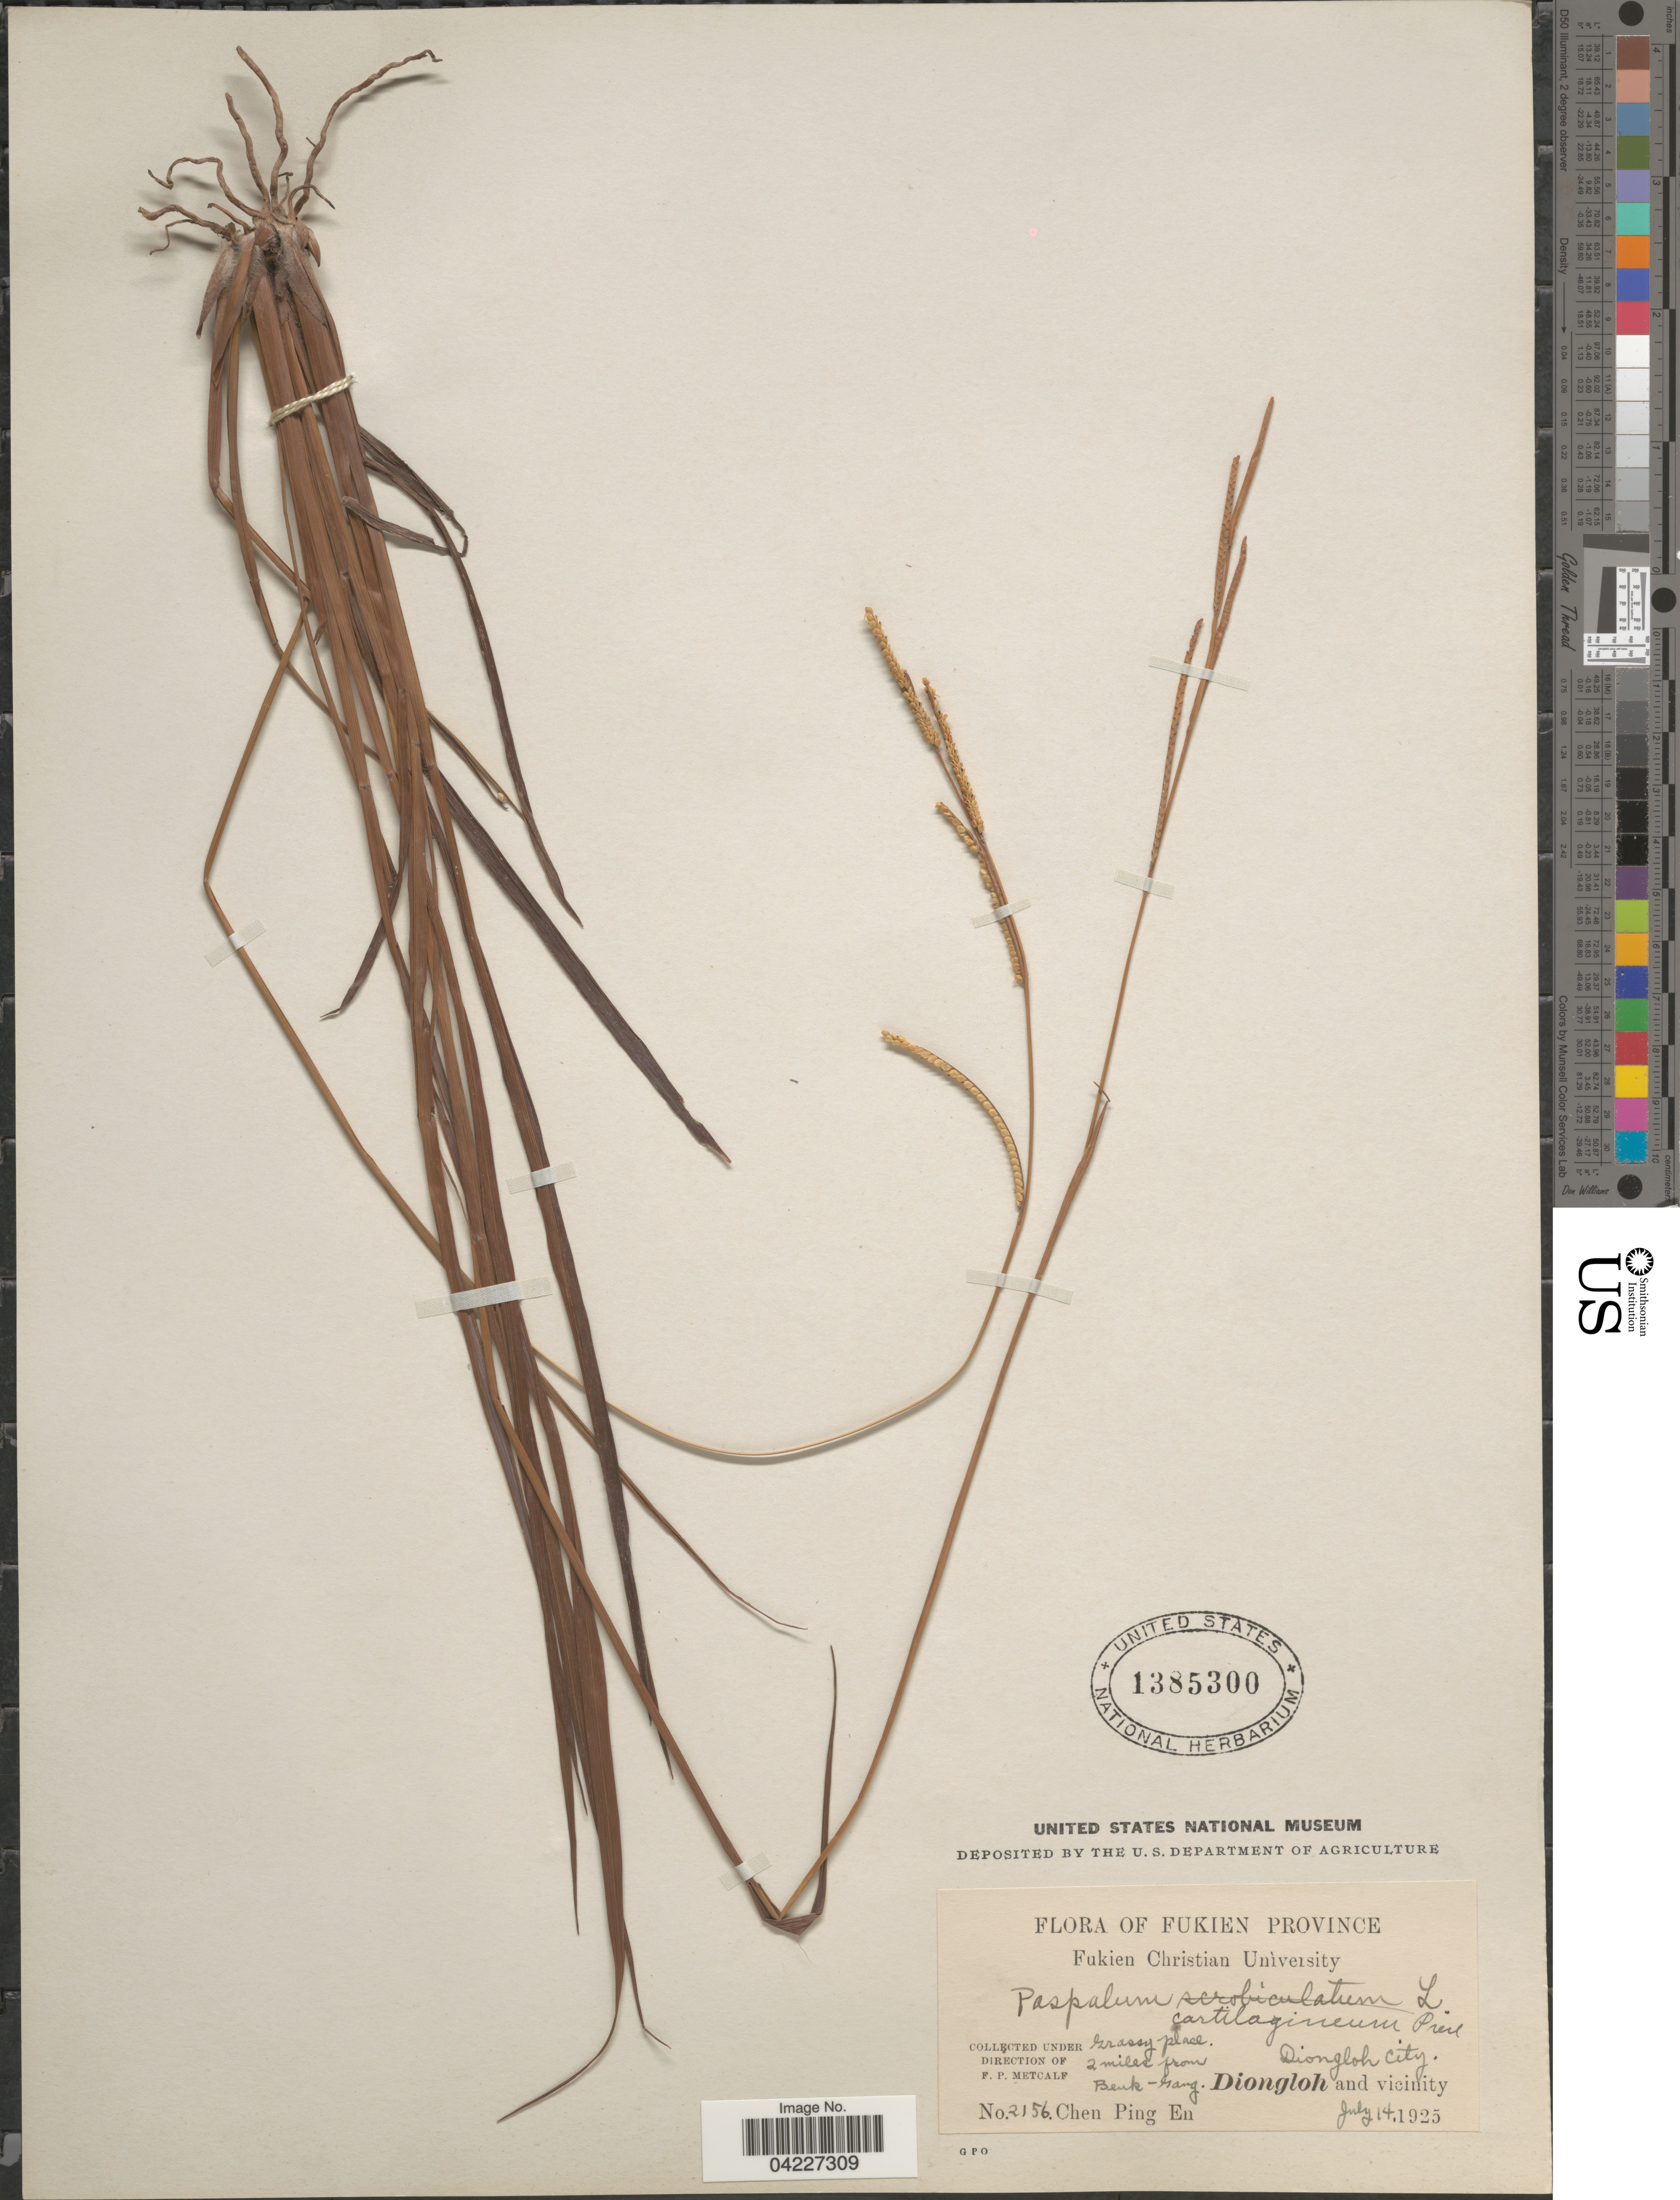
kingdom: Plantae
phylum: Tracheophyta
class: Liliopsida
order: Poales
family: Poaceae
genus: Paspalum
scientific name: Paspalum orbiculare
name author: G. Forst.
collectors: C. Ping En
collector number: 2156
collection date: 1925-07-14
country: China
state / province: Fujian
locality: Fukien Province. 2 miles from Benk-Gang. Diongloh City. Diongloh and vicinity.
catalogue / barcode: US 1385300